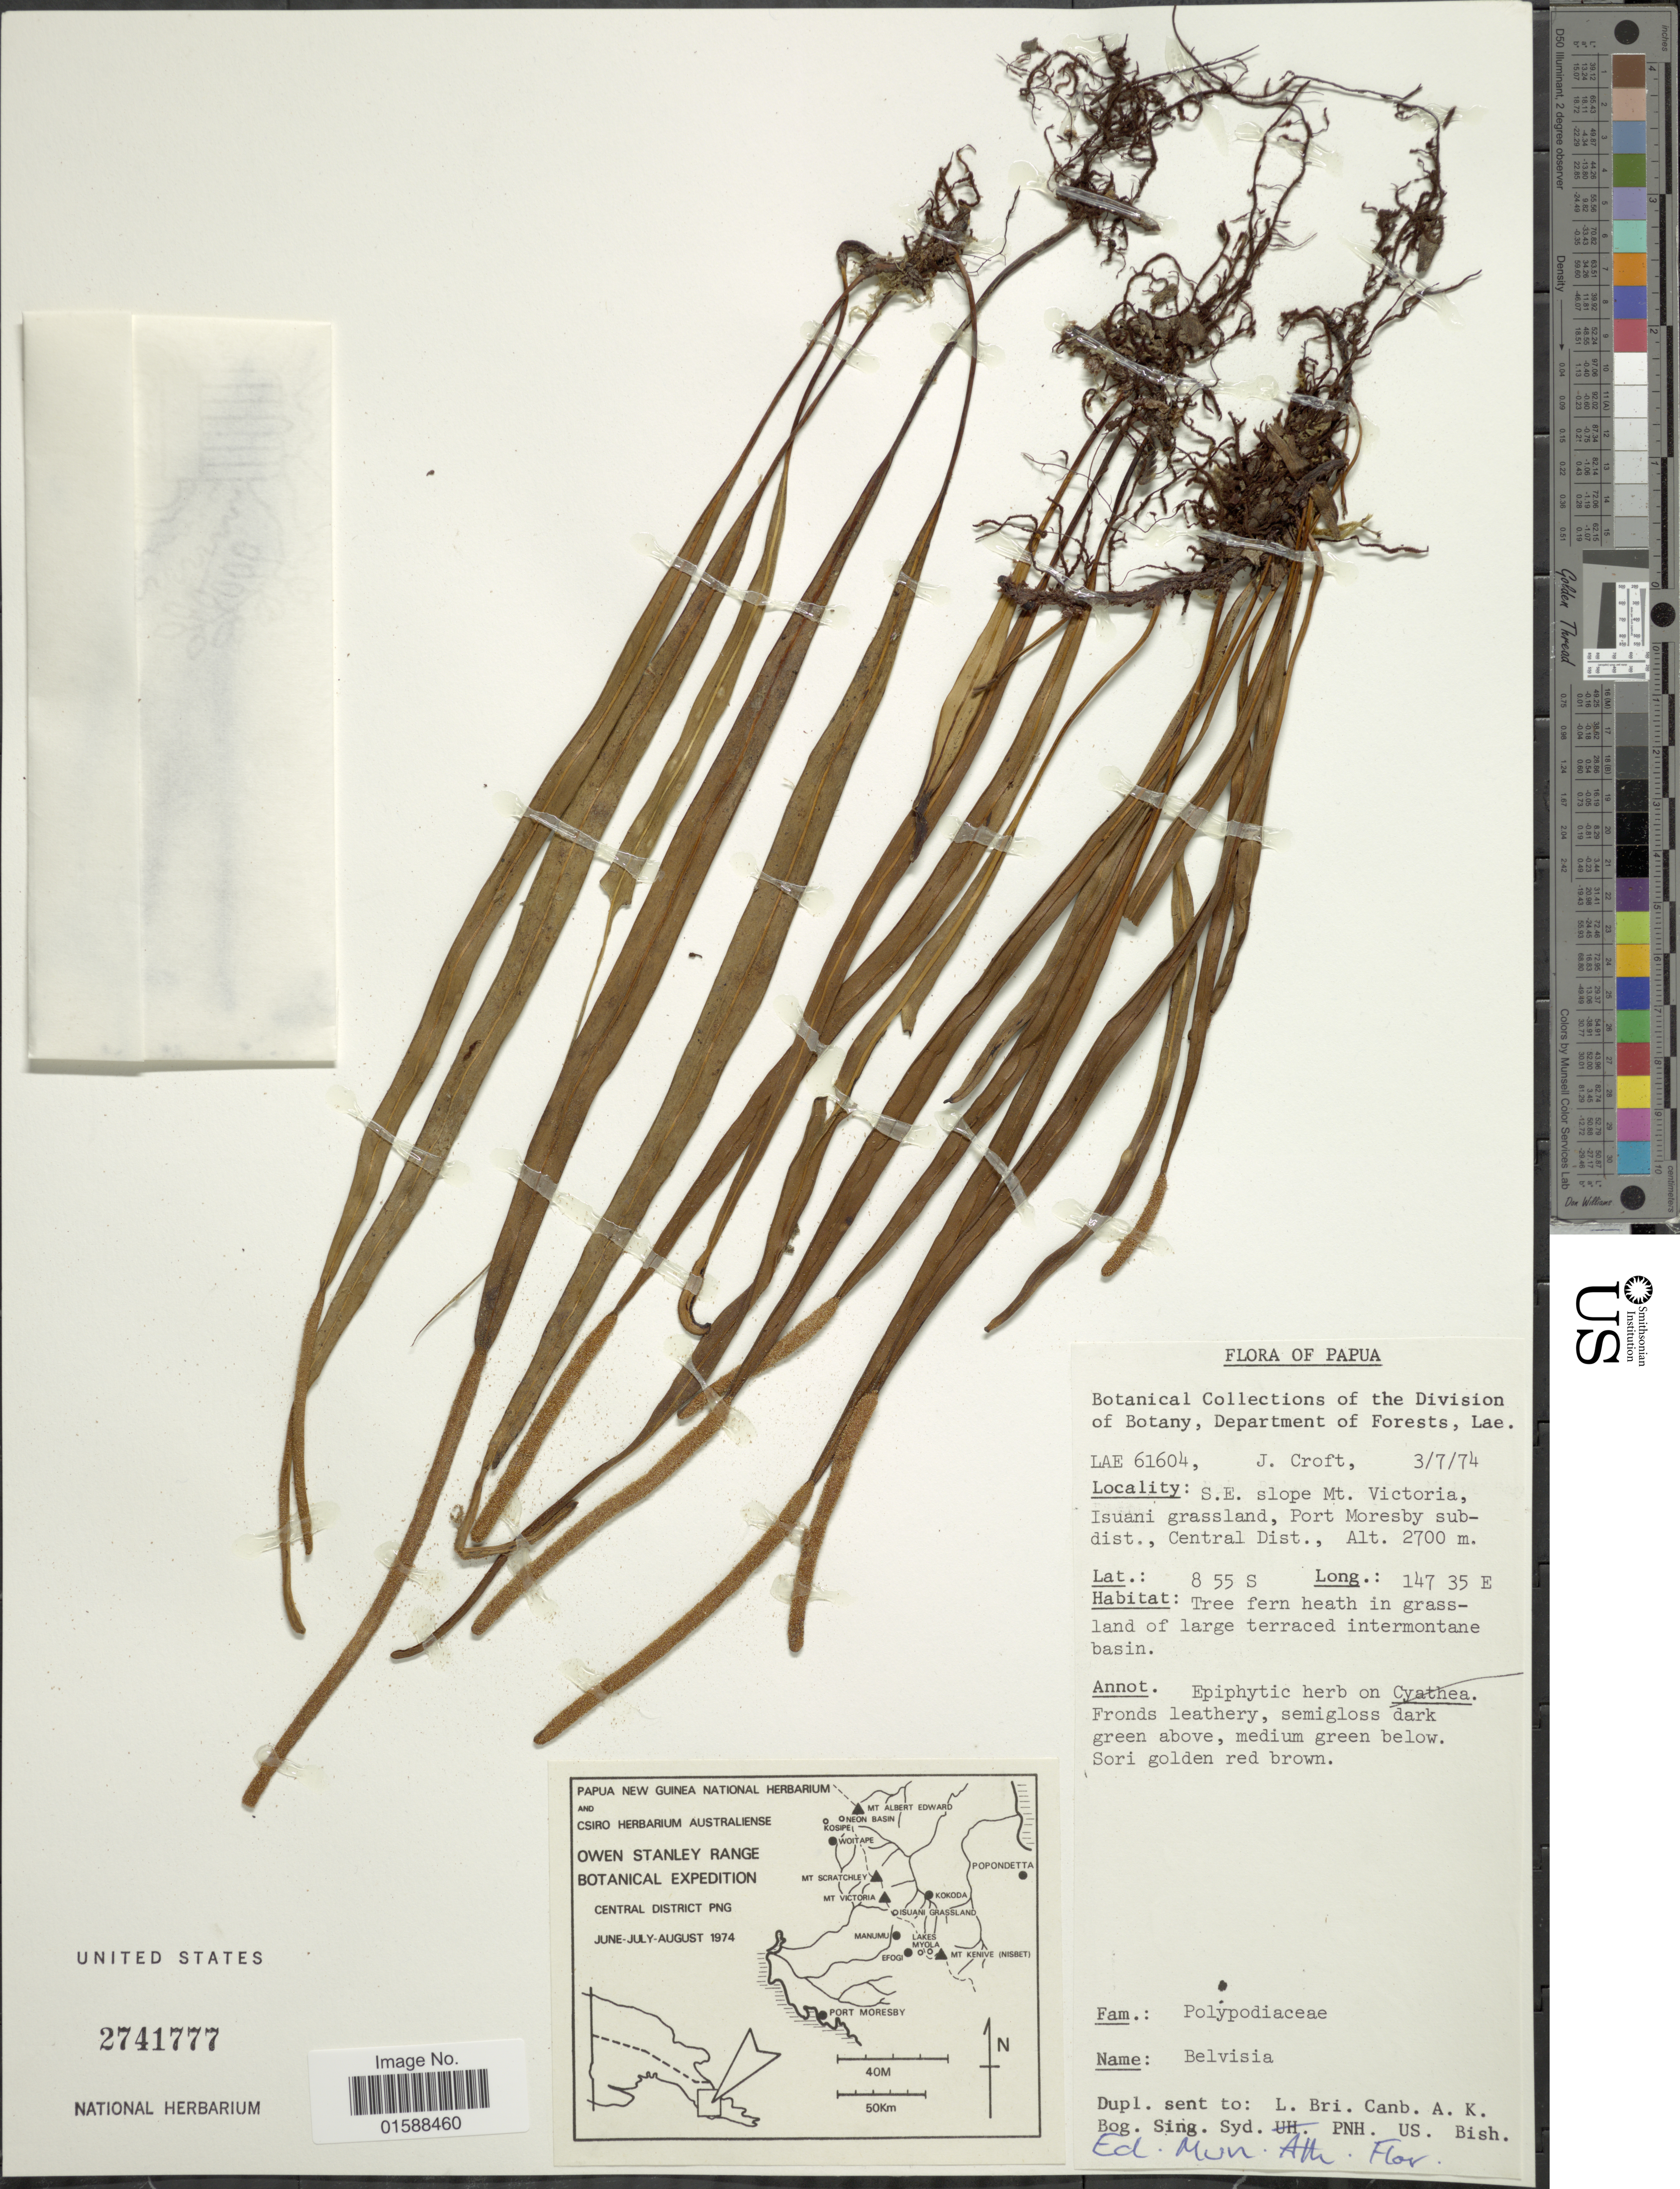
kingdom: Plantae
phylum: Tracheophyta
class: Polypodiopsida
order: Polypodiales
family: Polypodiaceae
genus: Lepisorus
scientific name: Lepisorus sp.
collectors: J. Croft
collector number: LAE 61604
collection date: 1974-07-03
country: Papua New Guinea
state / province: Central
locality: Papua. S.E. slope Mt. Victoria, Isuani grassland, Port Moresby subdist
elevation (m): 2700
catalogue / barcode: US 2741777